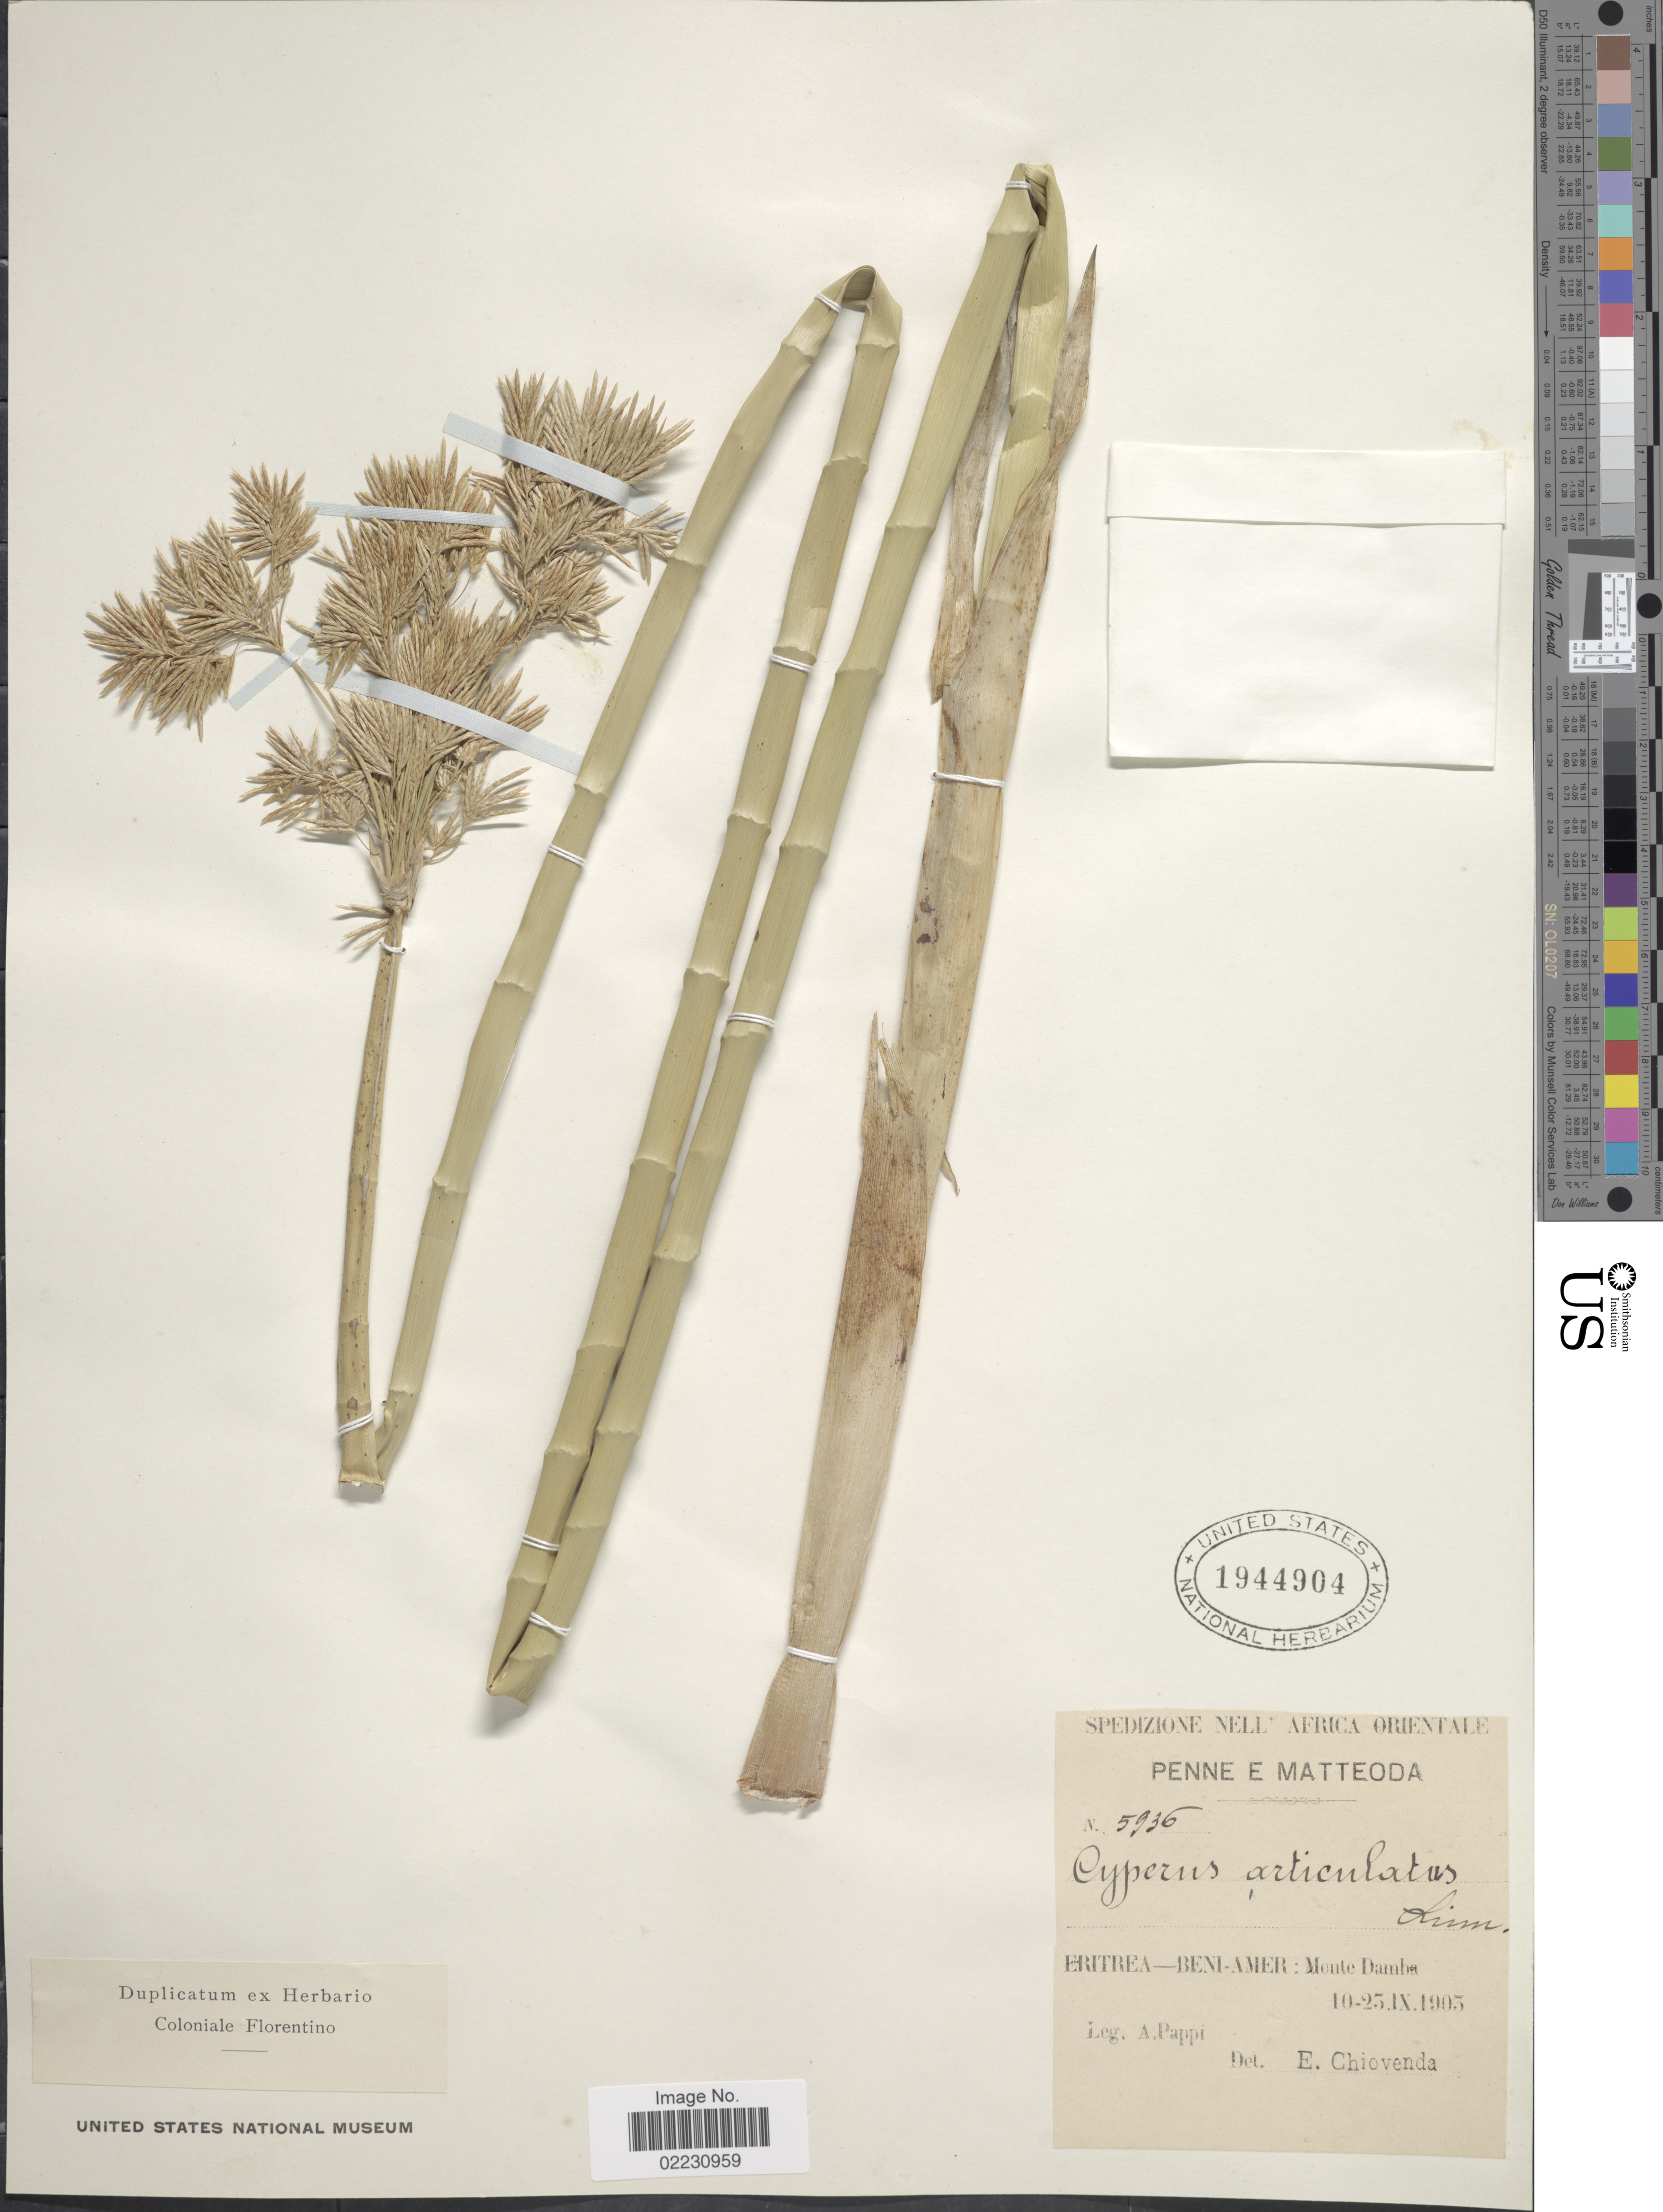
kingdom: Plantae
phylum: Tracheophyta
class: Liliopsida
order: Poales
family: Cyperaceae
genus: Cyperus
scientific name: Cyperus articulatus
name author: L.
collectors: A. Pappi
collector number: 5936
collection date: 1905-09-10/1905-09-25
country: Eritrea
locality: Eritea - Beni-Amer: Monte Damba.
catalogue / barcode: US 1944904